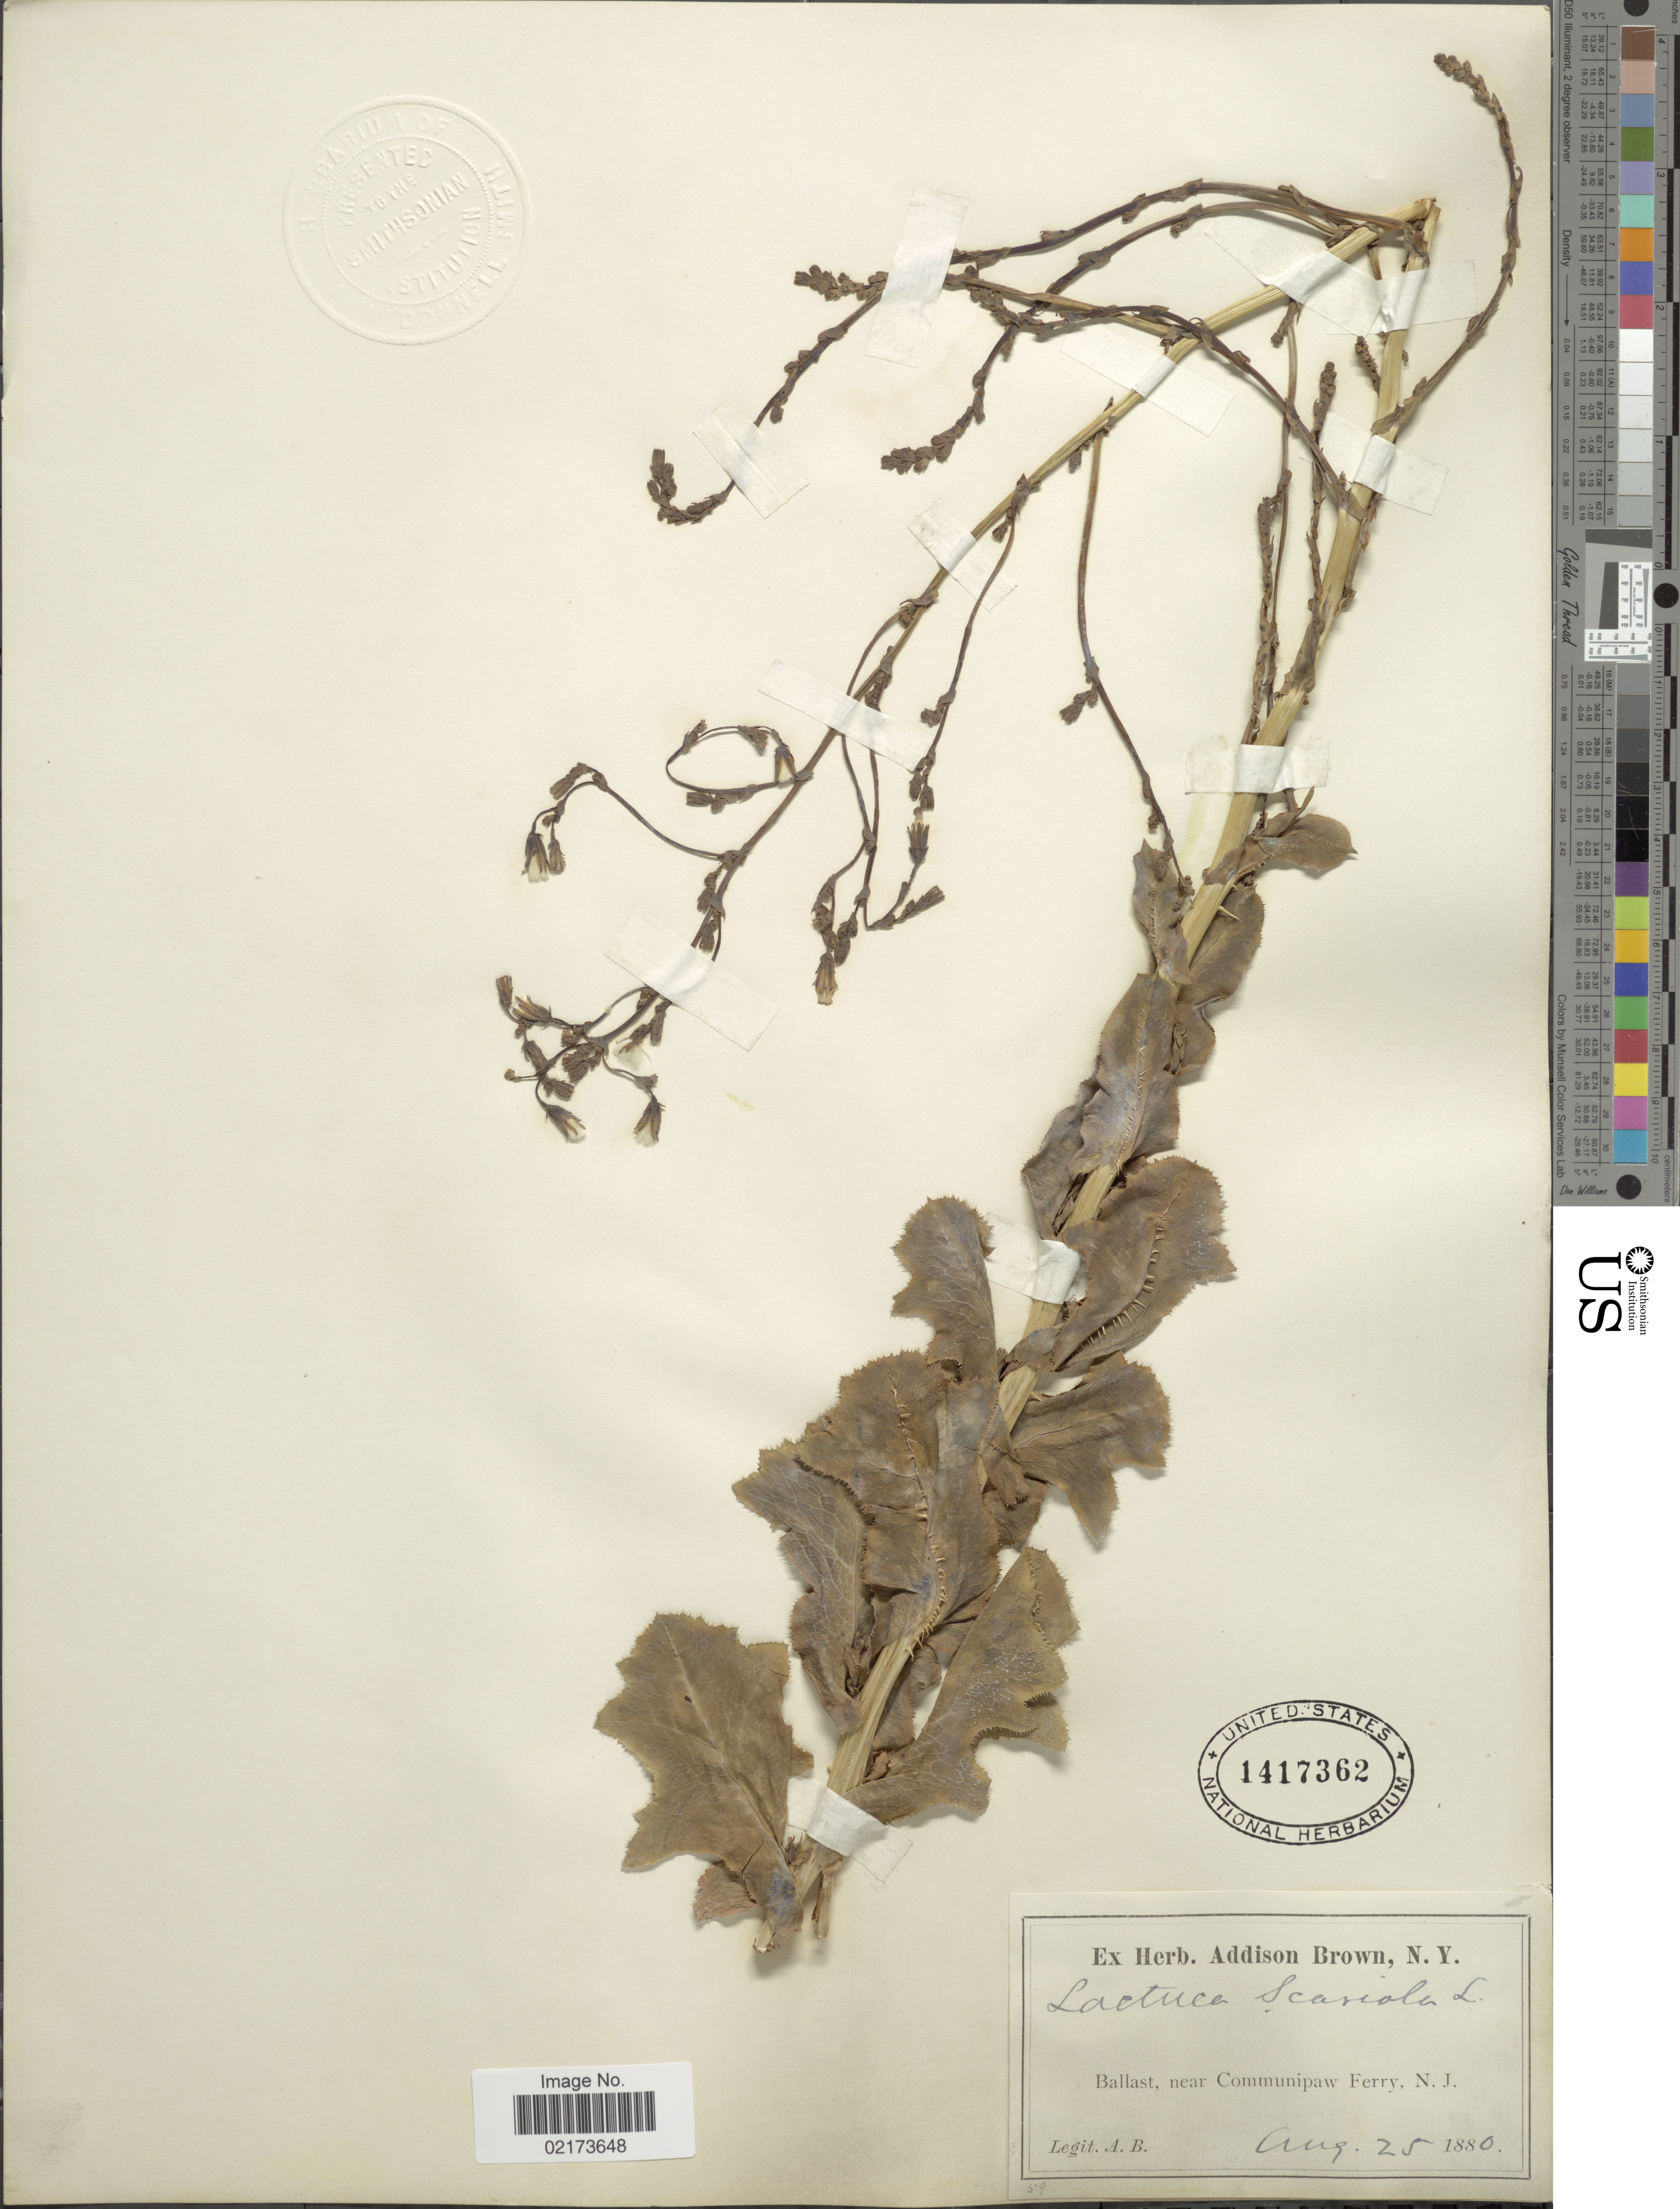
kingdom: Plantae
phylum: Tracheophyta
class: Magnoliopsida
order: Asterales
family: Asteraceae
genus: Lactuca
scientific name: Lactuca serriola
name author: L.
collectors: A. Brown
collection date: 1880-08-25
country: United States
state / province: New Jersey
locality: Ballast, near Communipaw Ferry, N. J.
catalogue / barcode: US 1417362